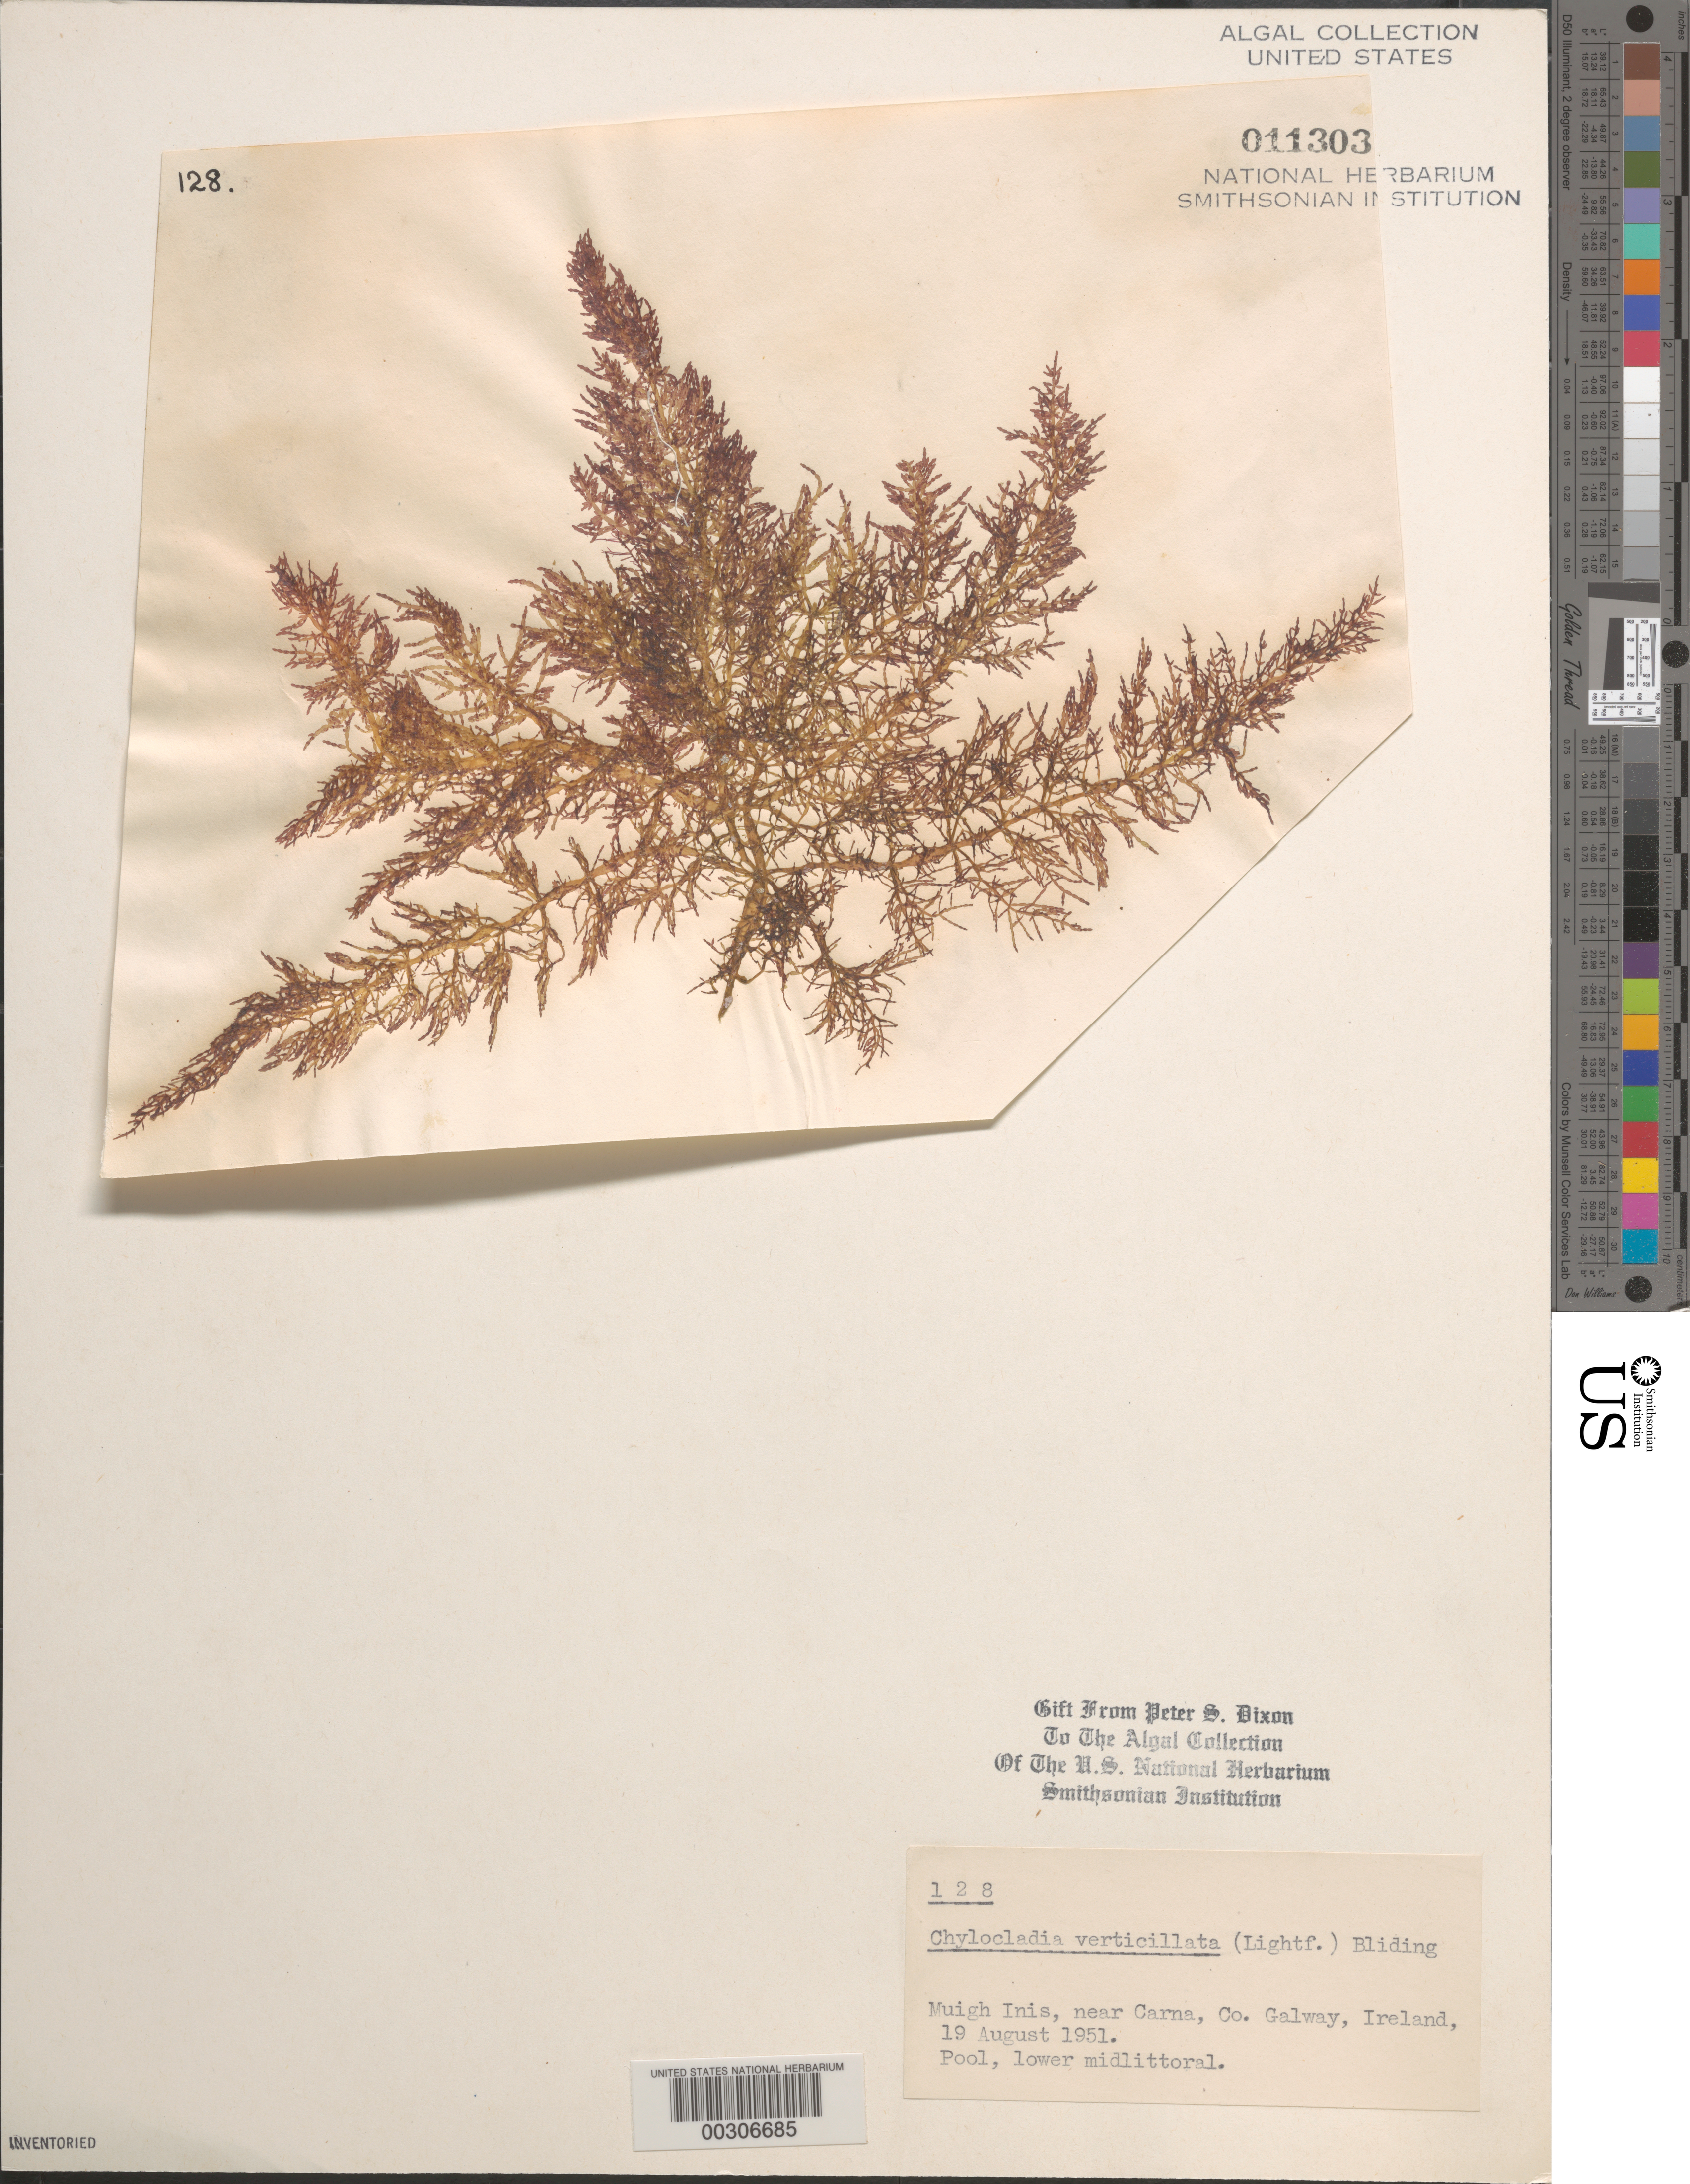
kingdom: Plantae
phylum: Rhodophyta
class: Florideophyceae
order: Rhodymeniales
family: Champiaceae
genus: Chylocladia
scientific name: Chylocladia verticillata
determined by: Dixon, P. S.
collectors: P. S. Dixon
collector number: PSD 128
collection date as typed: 19 Aug 1951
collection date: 1951-08-19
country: Ireland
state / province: Connaught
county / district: Galway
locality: Muigh Inis, near Carna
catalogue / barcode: US 11303